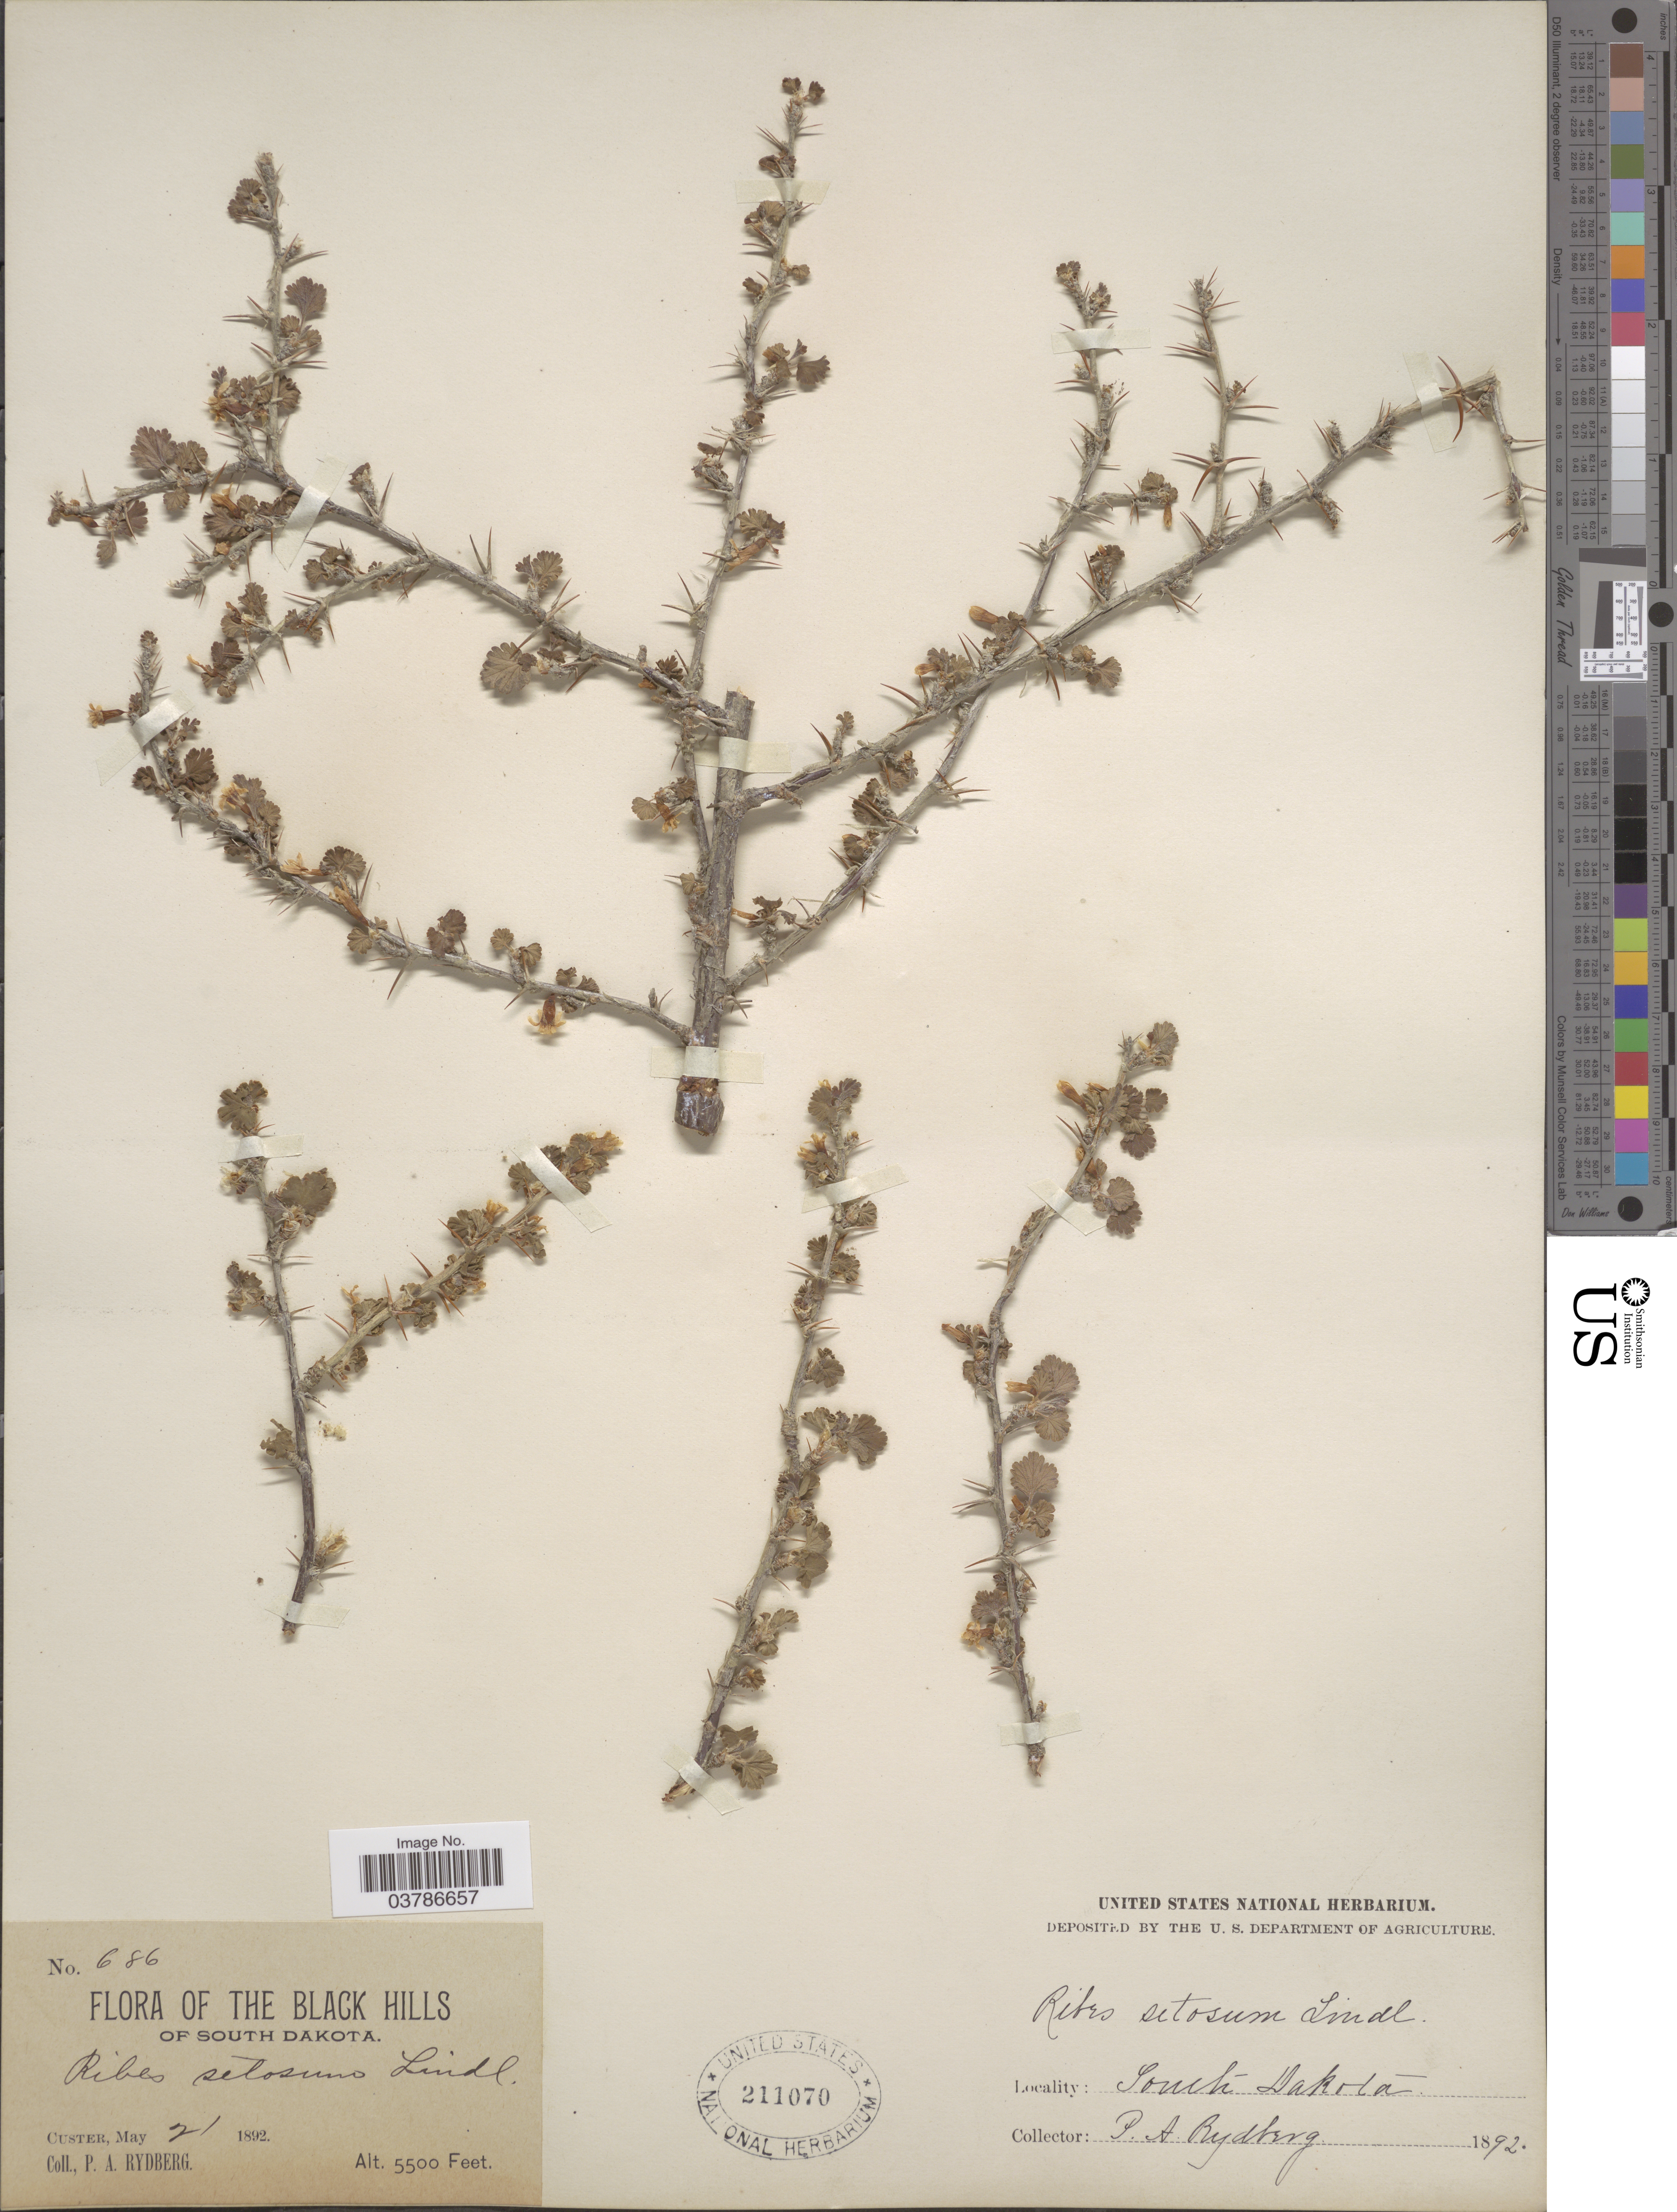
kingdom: Plantae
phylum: Tracheophyta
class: Magnoliopsida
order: Saxifragales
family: Grossulariaceae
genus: Ribes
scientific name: Ribes oxyacanthoides var. setosum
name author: (Lindl.) Dorn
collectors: P. A. Rydberg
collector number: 686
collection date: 1892-05-21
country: United States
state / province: South Dakota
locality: The Black Hills. Custer.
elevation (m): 1676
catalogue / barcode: US 211070